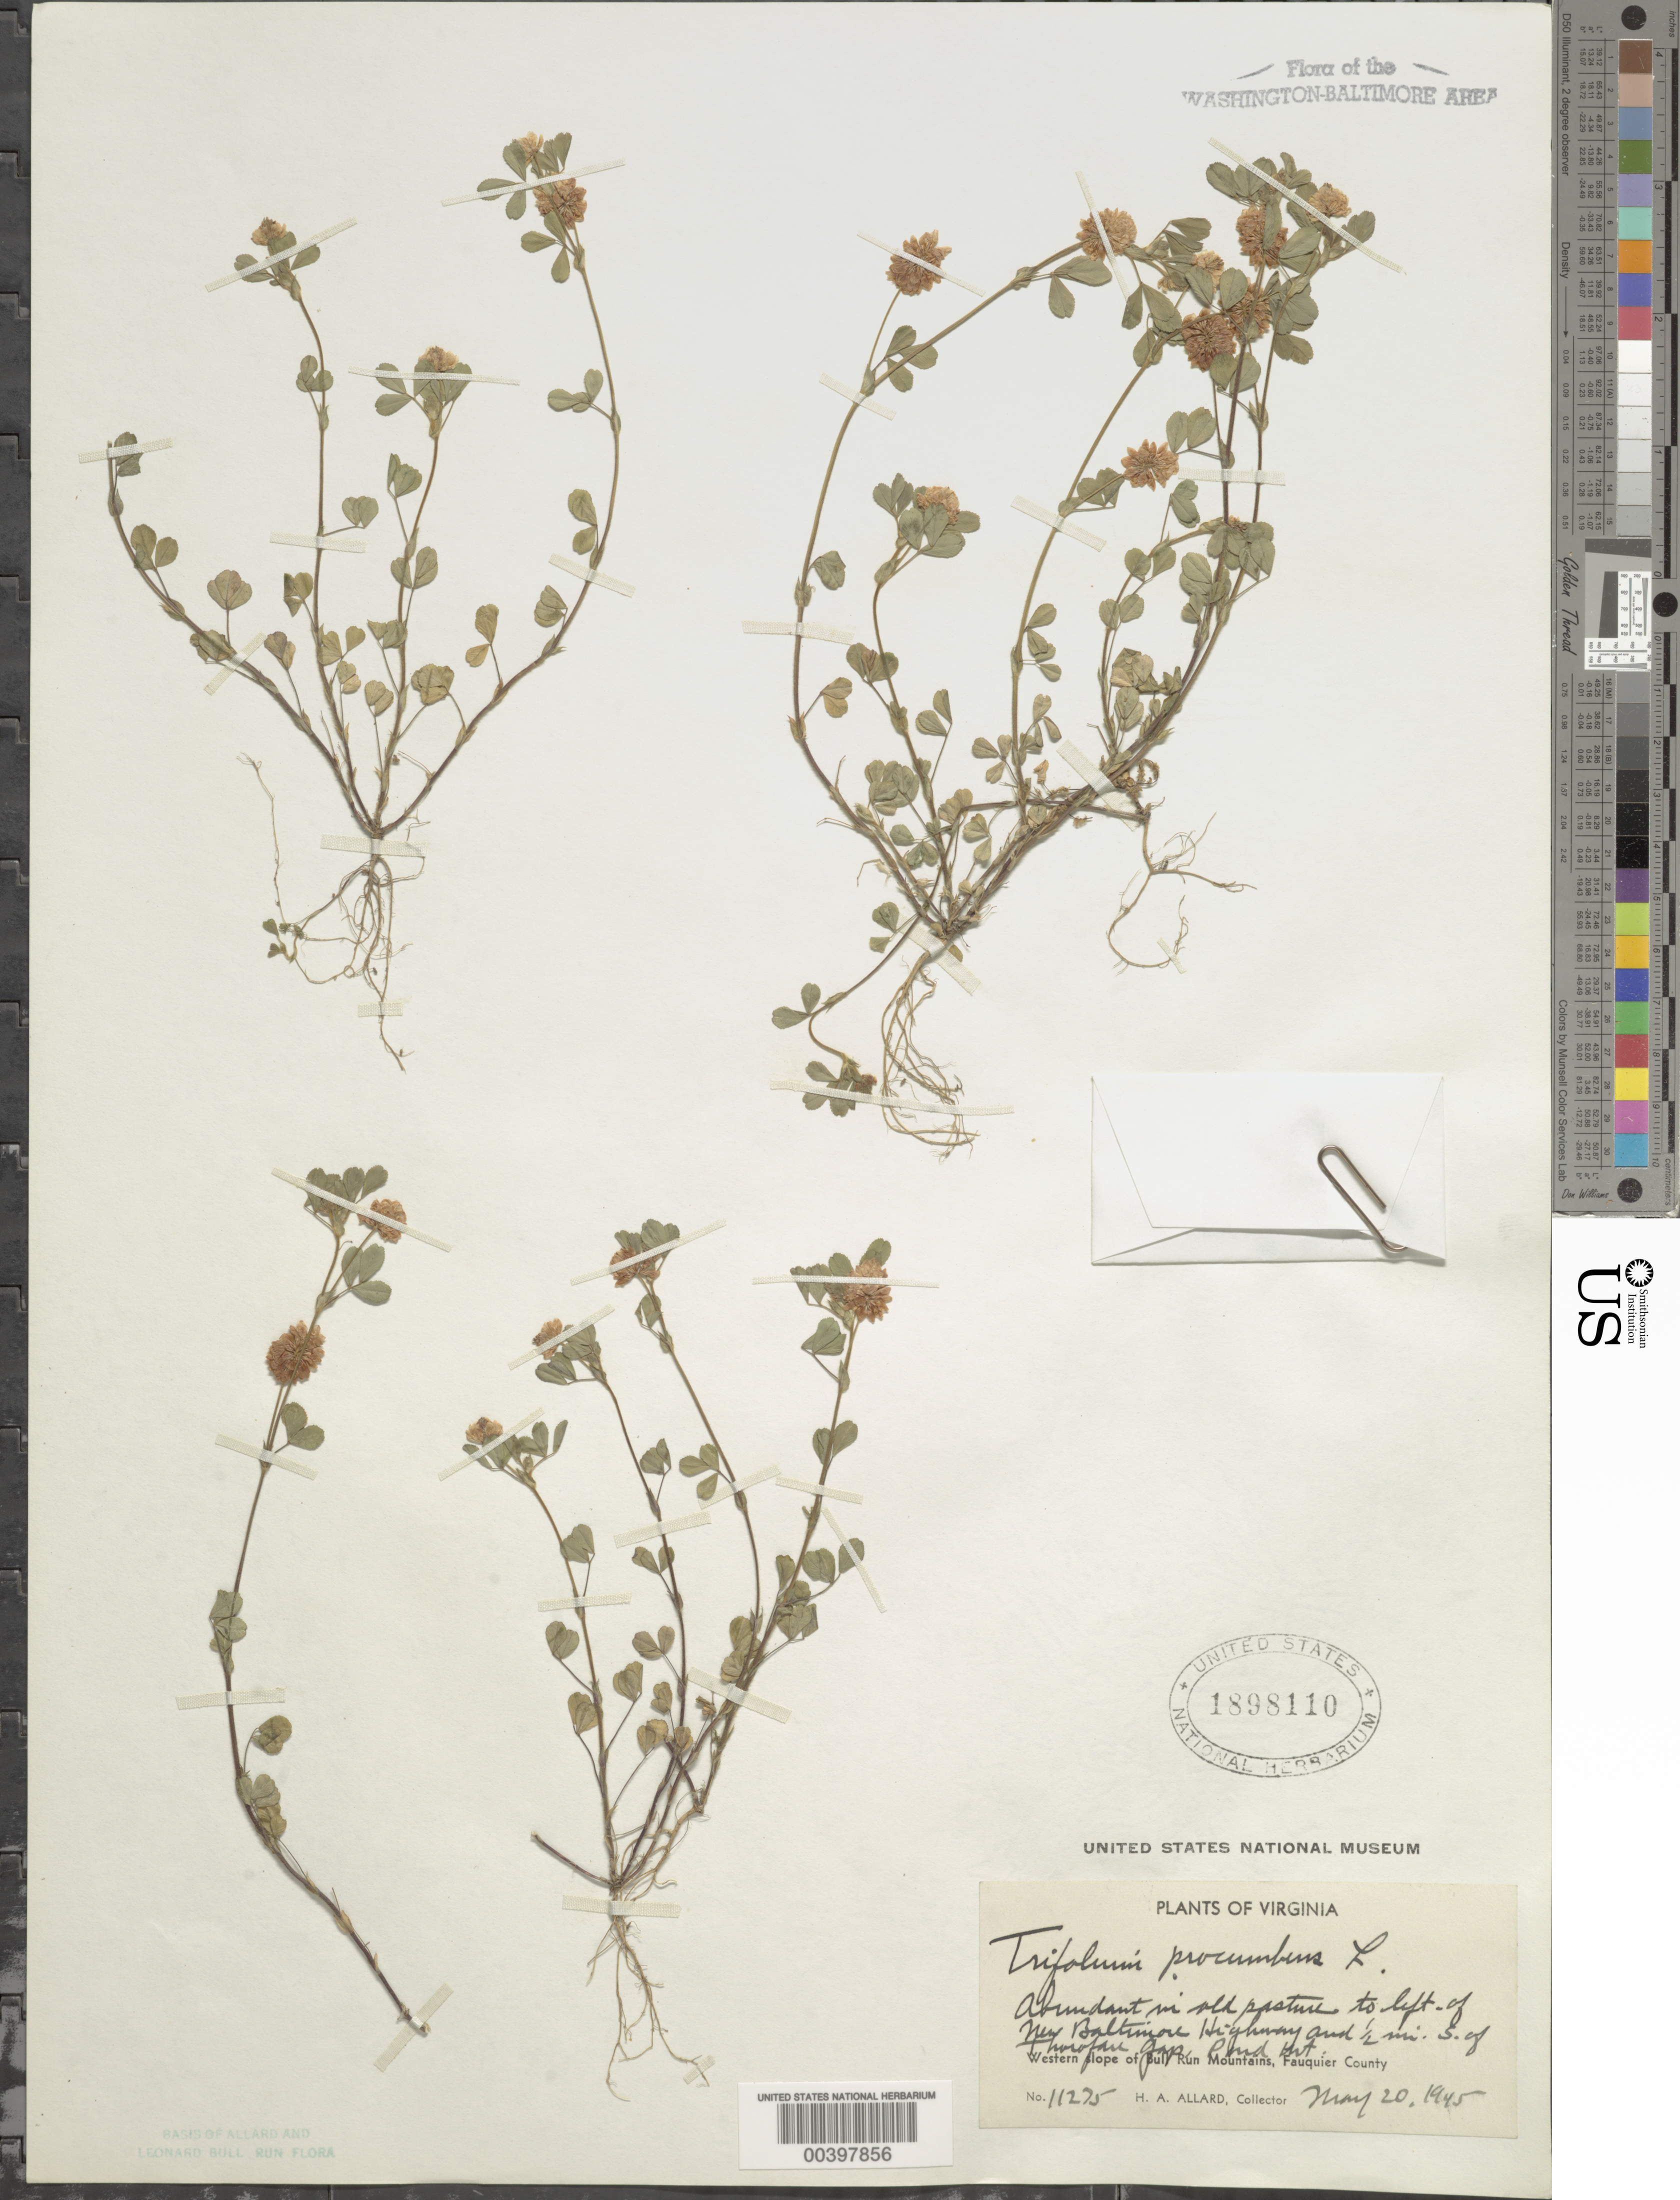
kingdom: Plantae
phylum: Tracheophyta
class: Magnoliopsida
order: Fabales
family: Fabaceae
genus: Trifolium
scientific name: Trifolium campestre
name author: Schreb.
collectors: H. A. Allard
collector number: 11275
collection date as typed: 20 May 1945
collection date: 1945-05-20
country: United States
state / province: Virginia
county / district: Fauquier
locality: South of Thorofare Gap, Pond Mts. Bull Run Mts.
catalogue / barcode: US 1898110